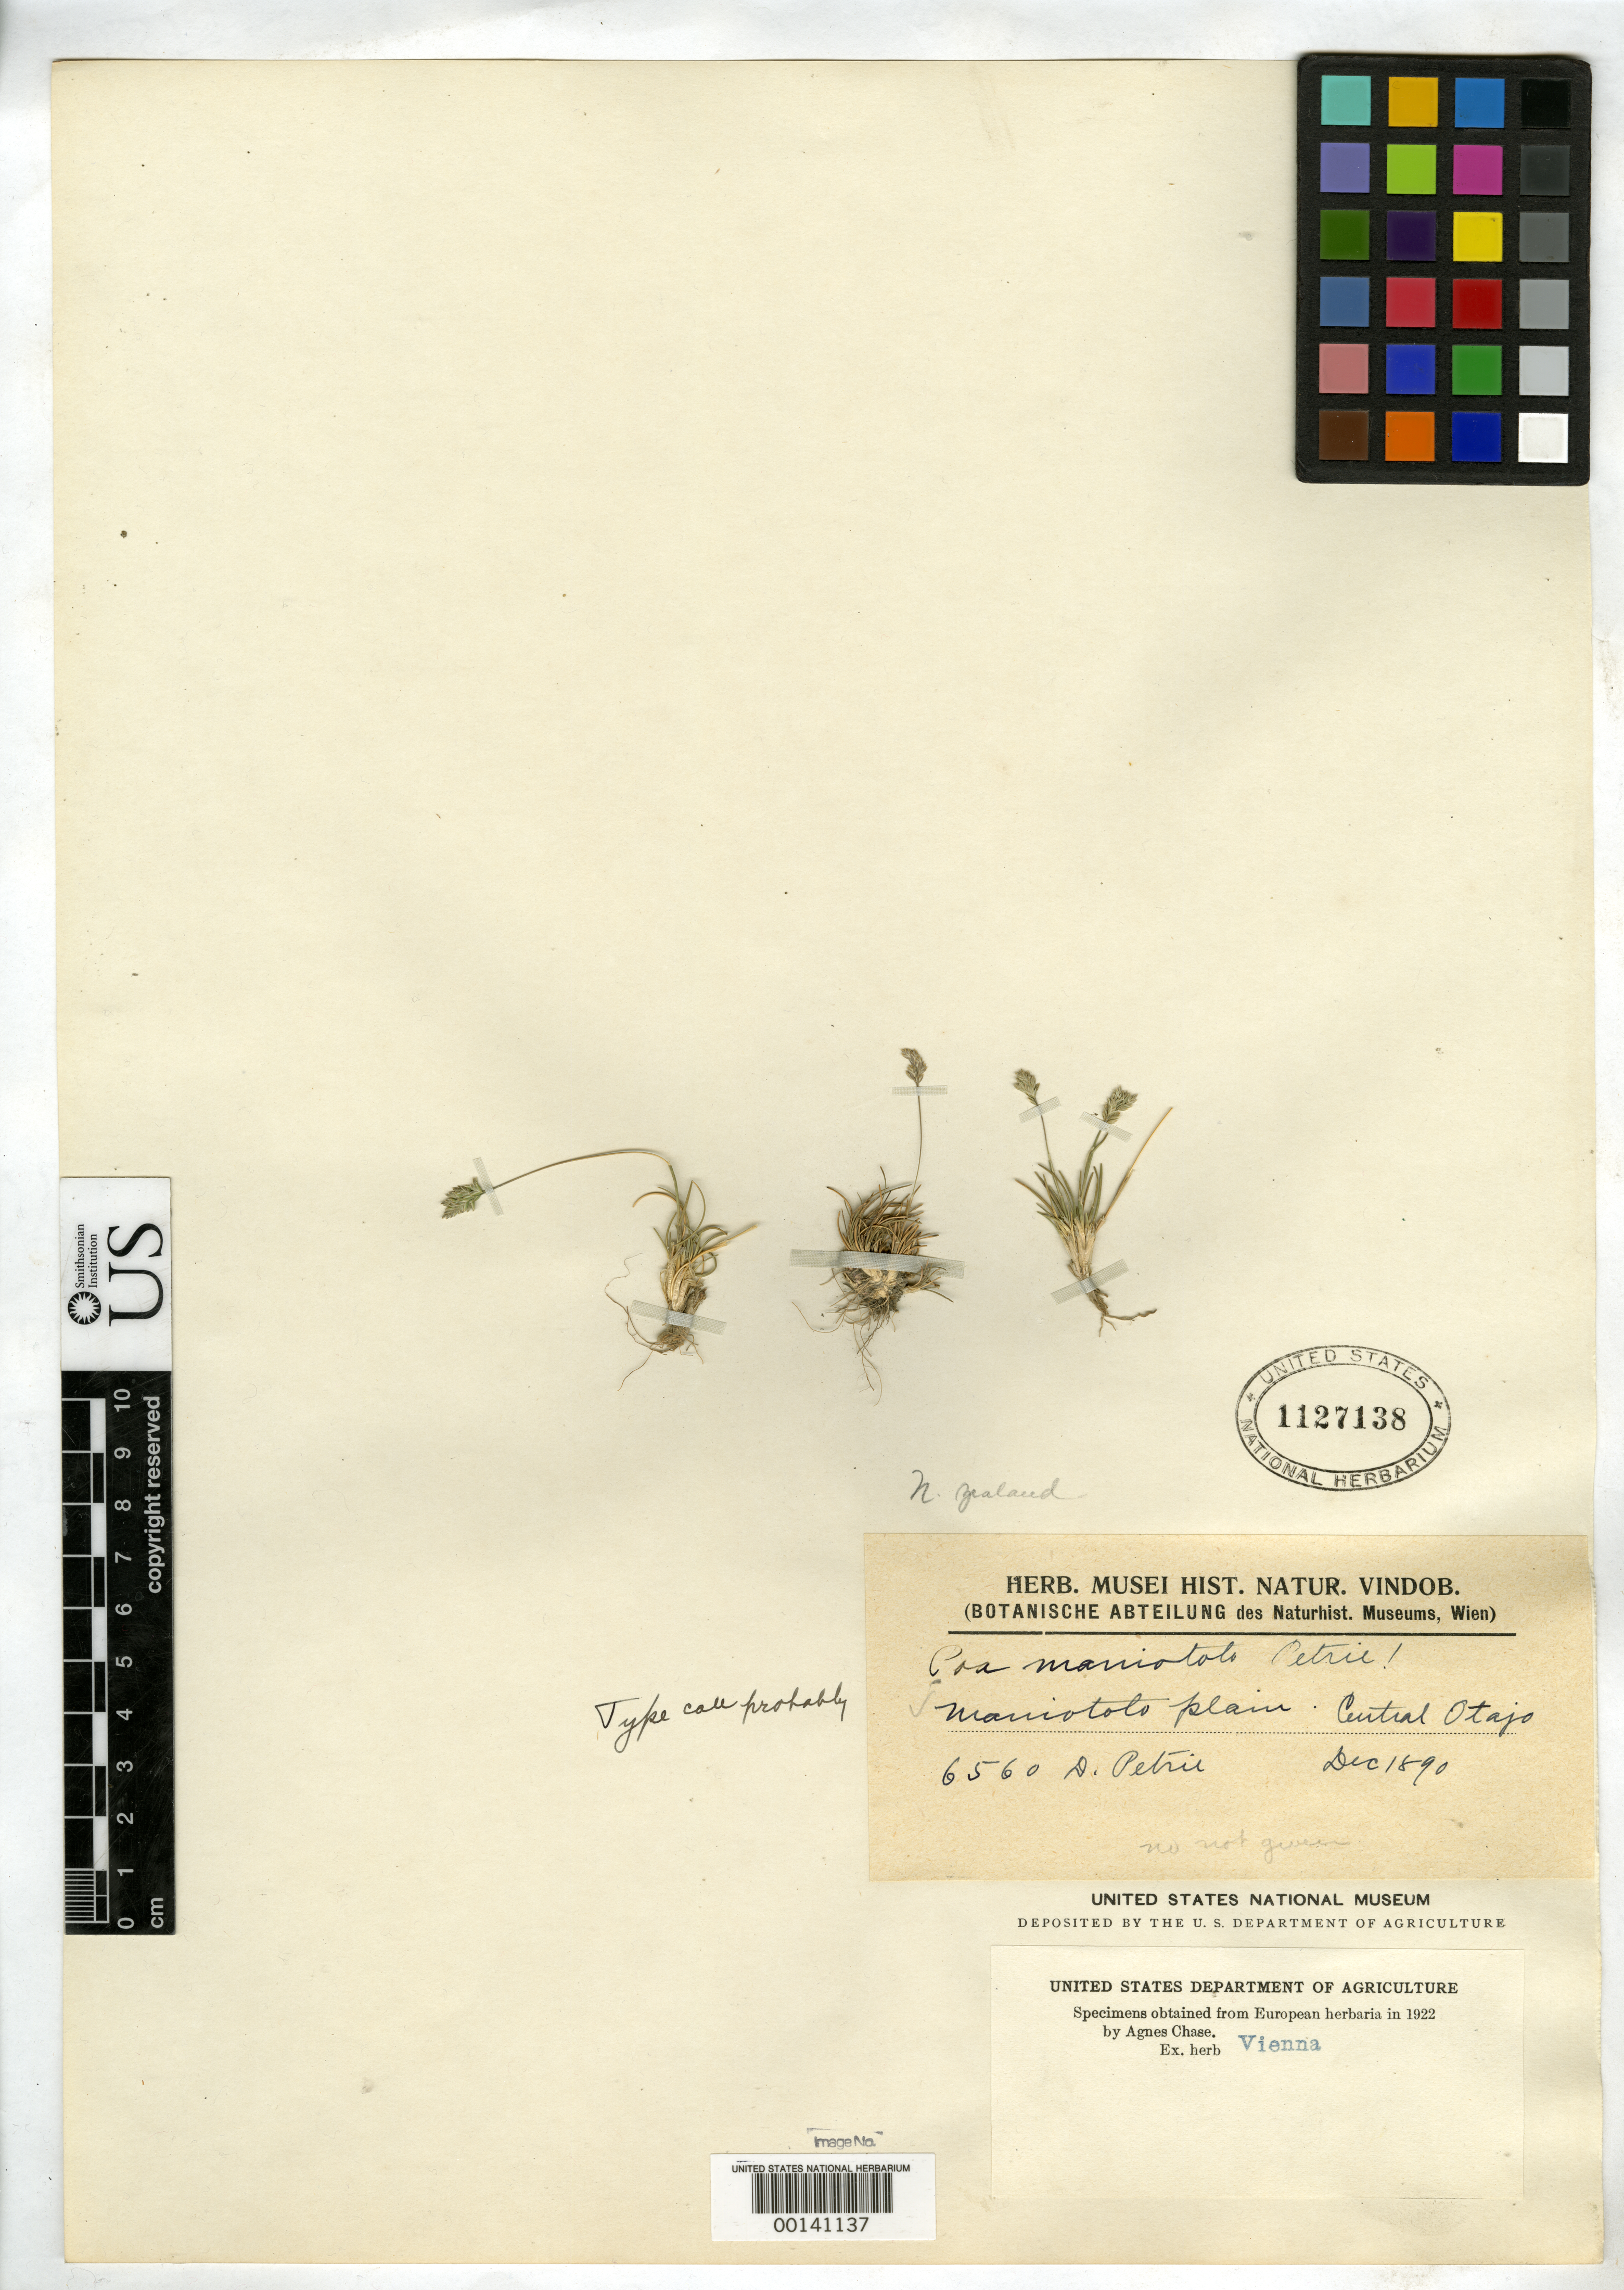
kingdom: Plantae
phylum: Tracheophyta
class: Liliopsida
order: Poales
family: Poaceae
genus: Poa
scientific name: Poa maniototo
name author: Petrie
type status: Isotype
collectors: D. Petrie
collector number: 6560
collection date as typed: Dec 1890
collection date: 1890-12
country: New Zealand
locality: Maniototo Plain, Mts. Pisa & Cardrona.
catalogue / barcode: US 1127138